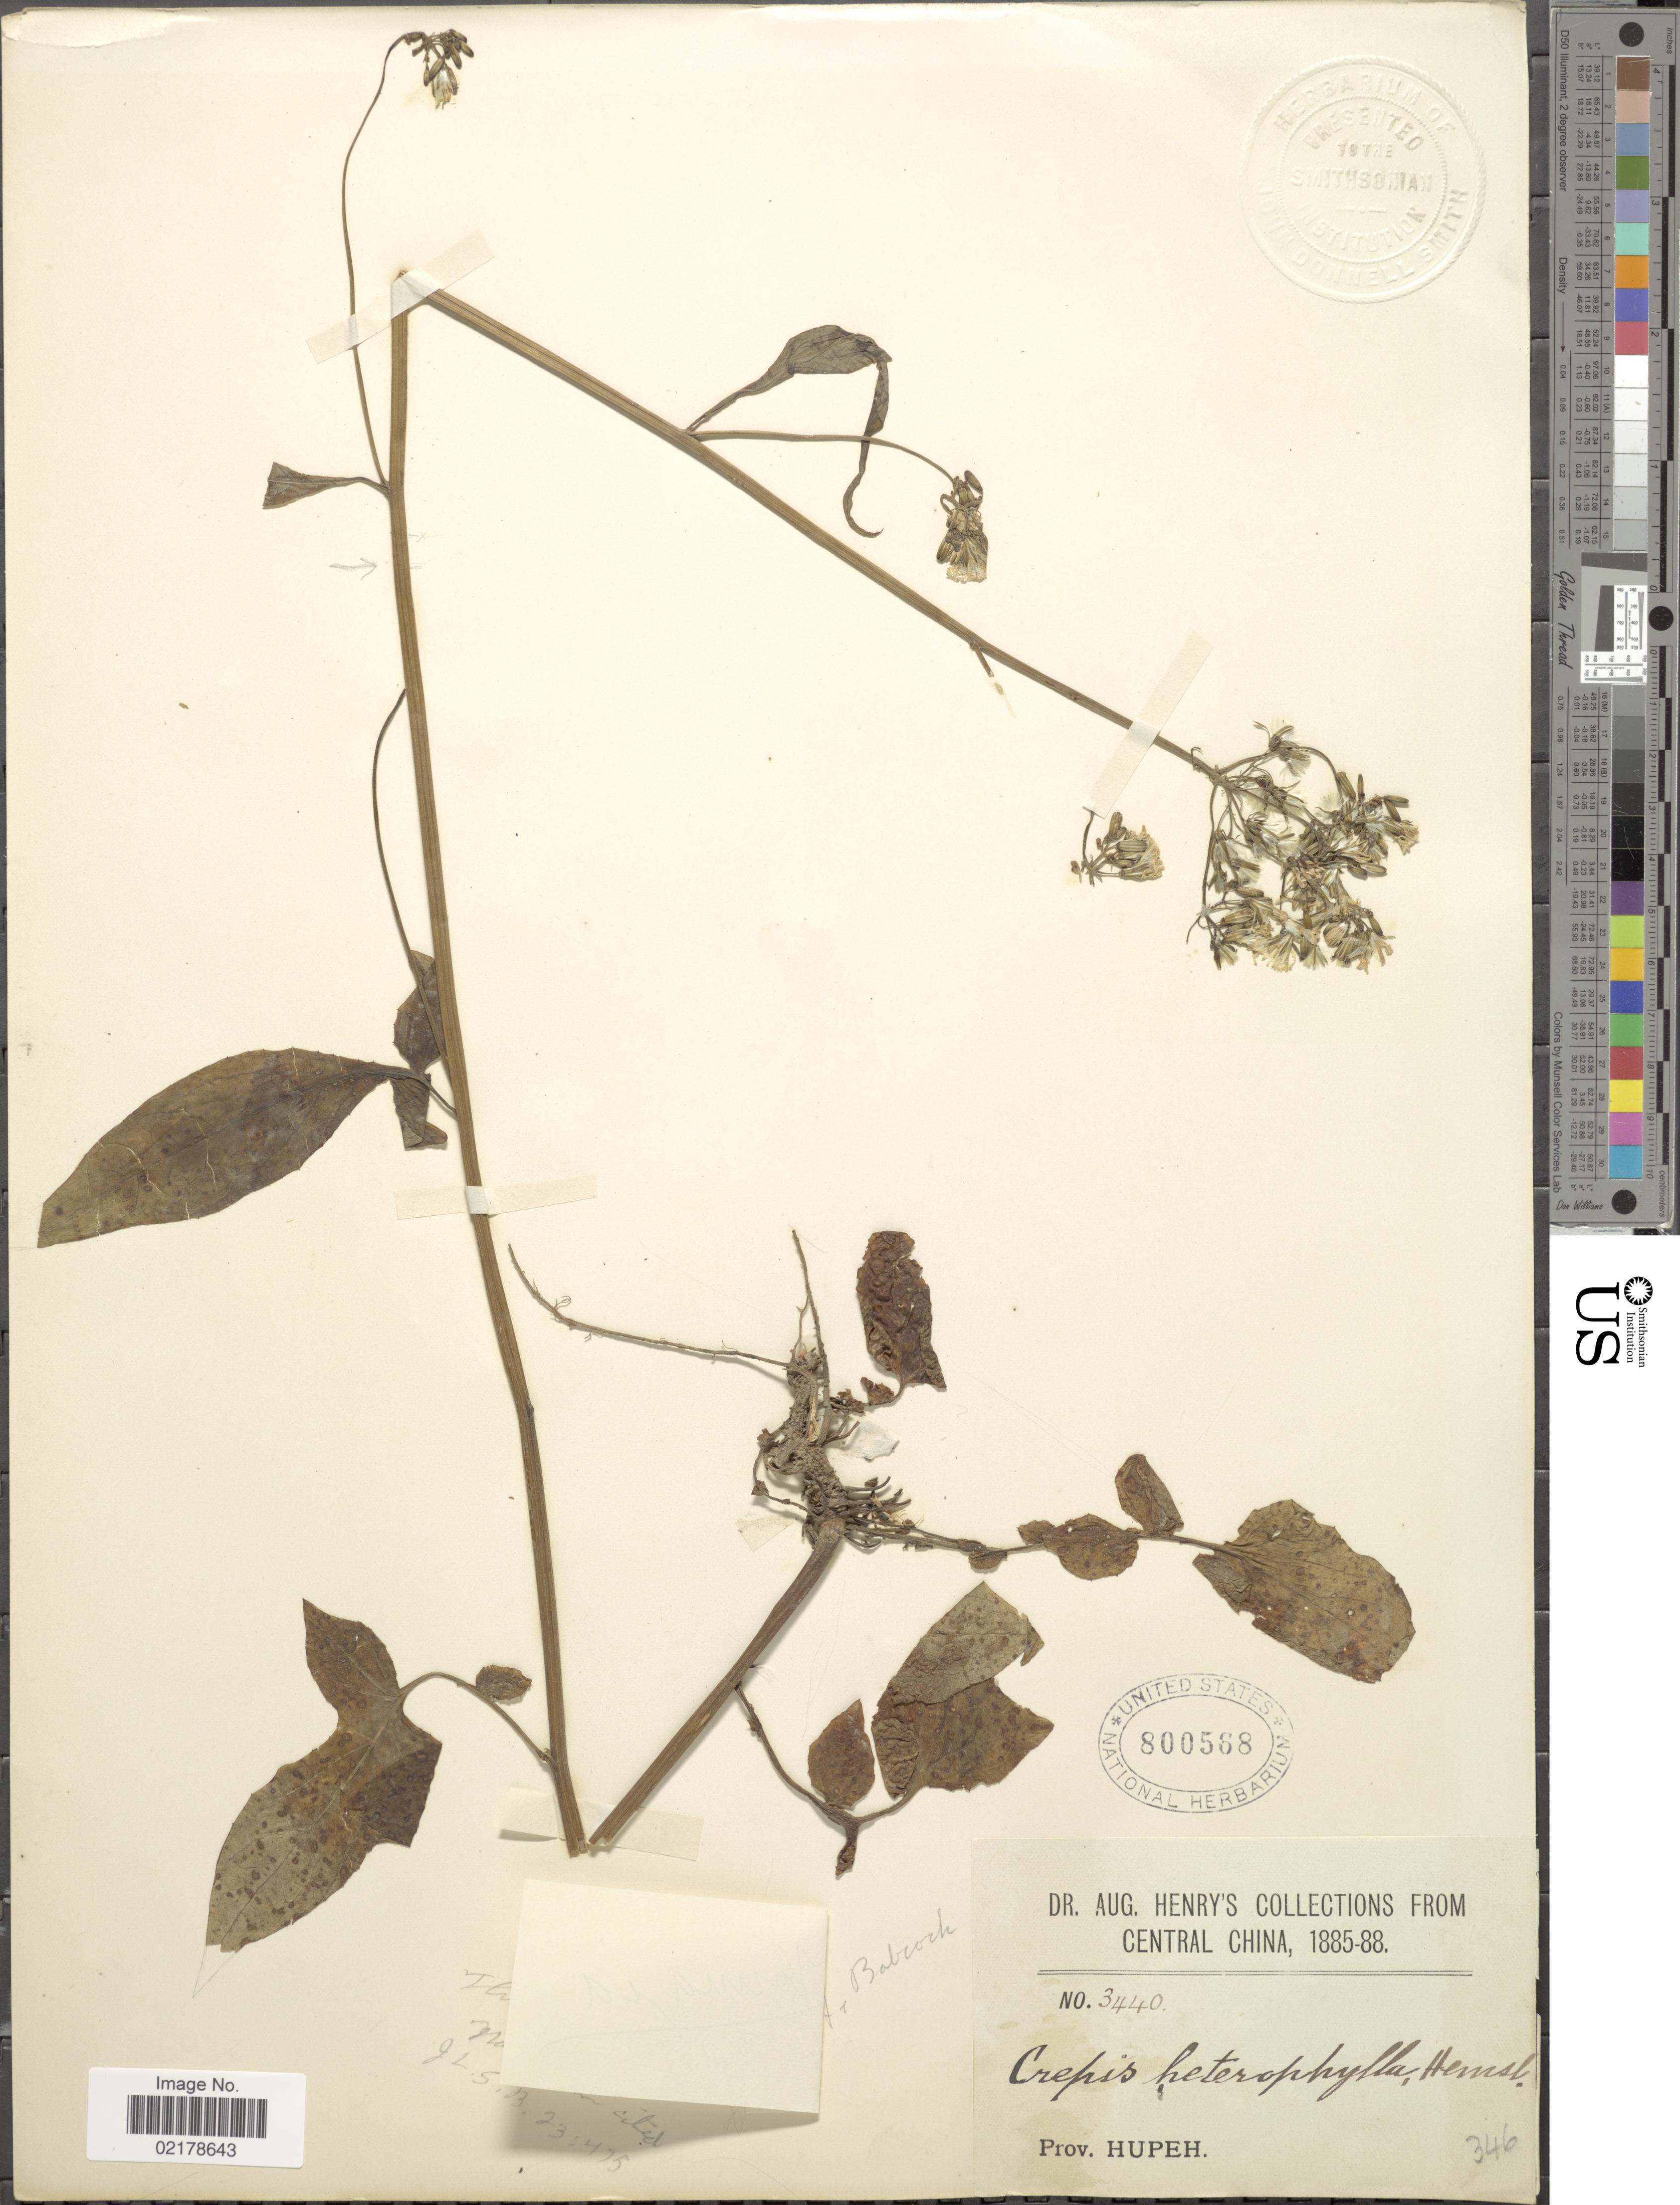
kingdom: Plantae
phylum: Tracheophyta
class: Magnoliopsida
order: Asterales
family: Asteraceae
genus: Youngia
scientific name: Youngia heterophylla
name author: (Hemsl.) Babc. & Stebbins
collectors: A. Henry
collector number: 3440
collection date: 1885/1888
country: China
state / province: Hubei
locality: Central China. Prov. Hupeh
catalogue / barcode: US 800568